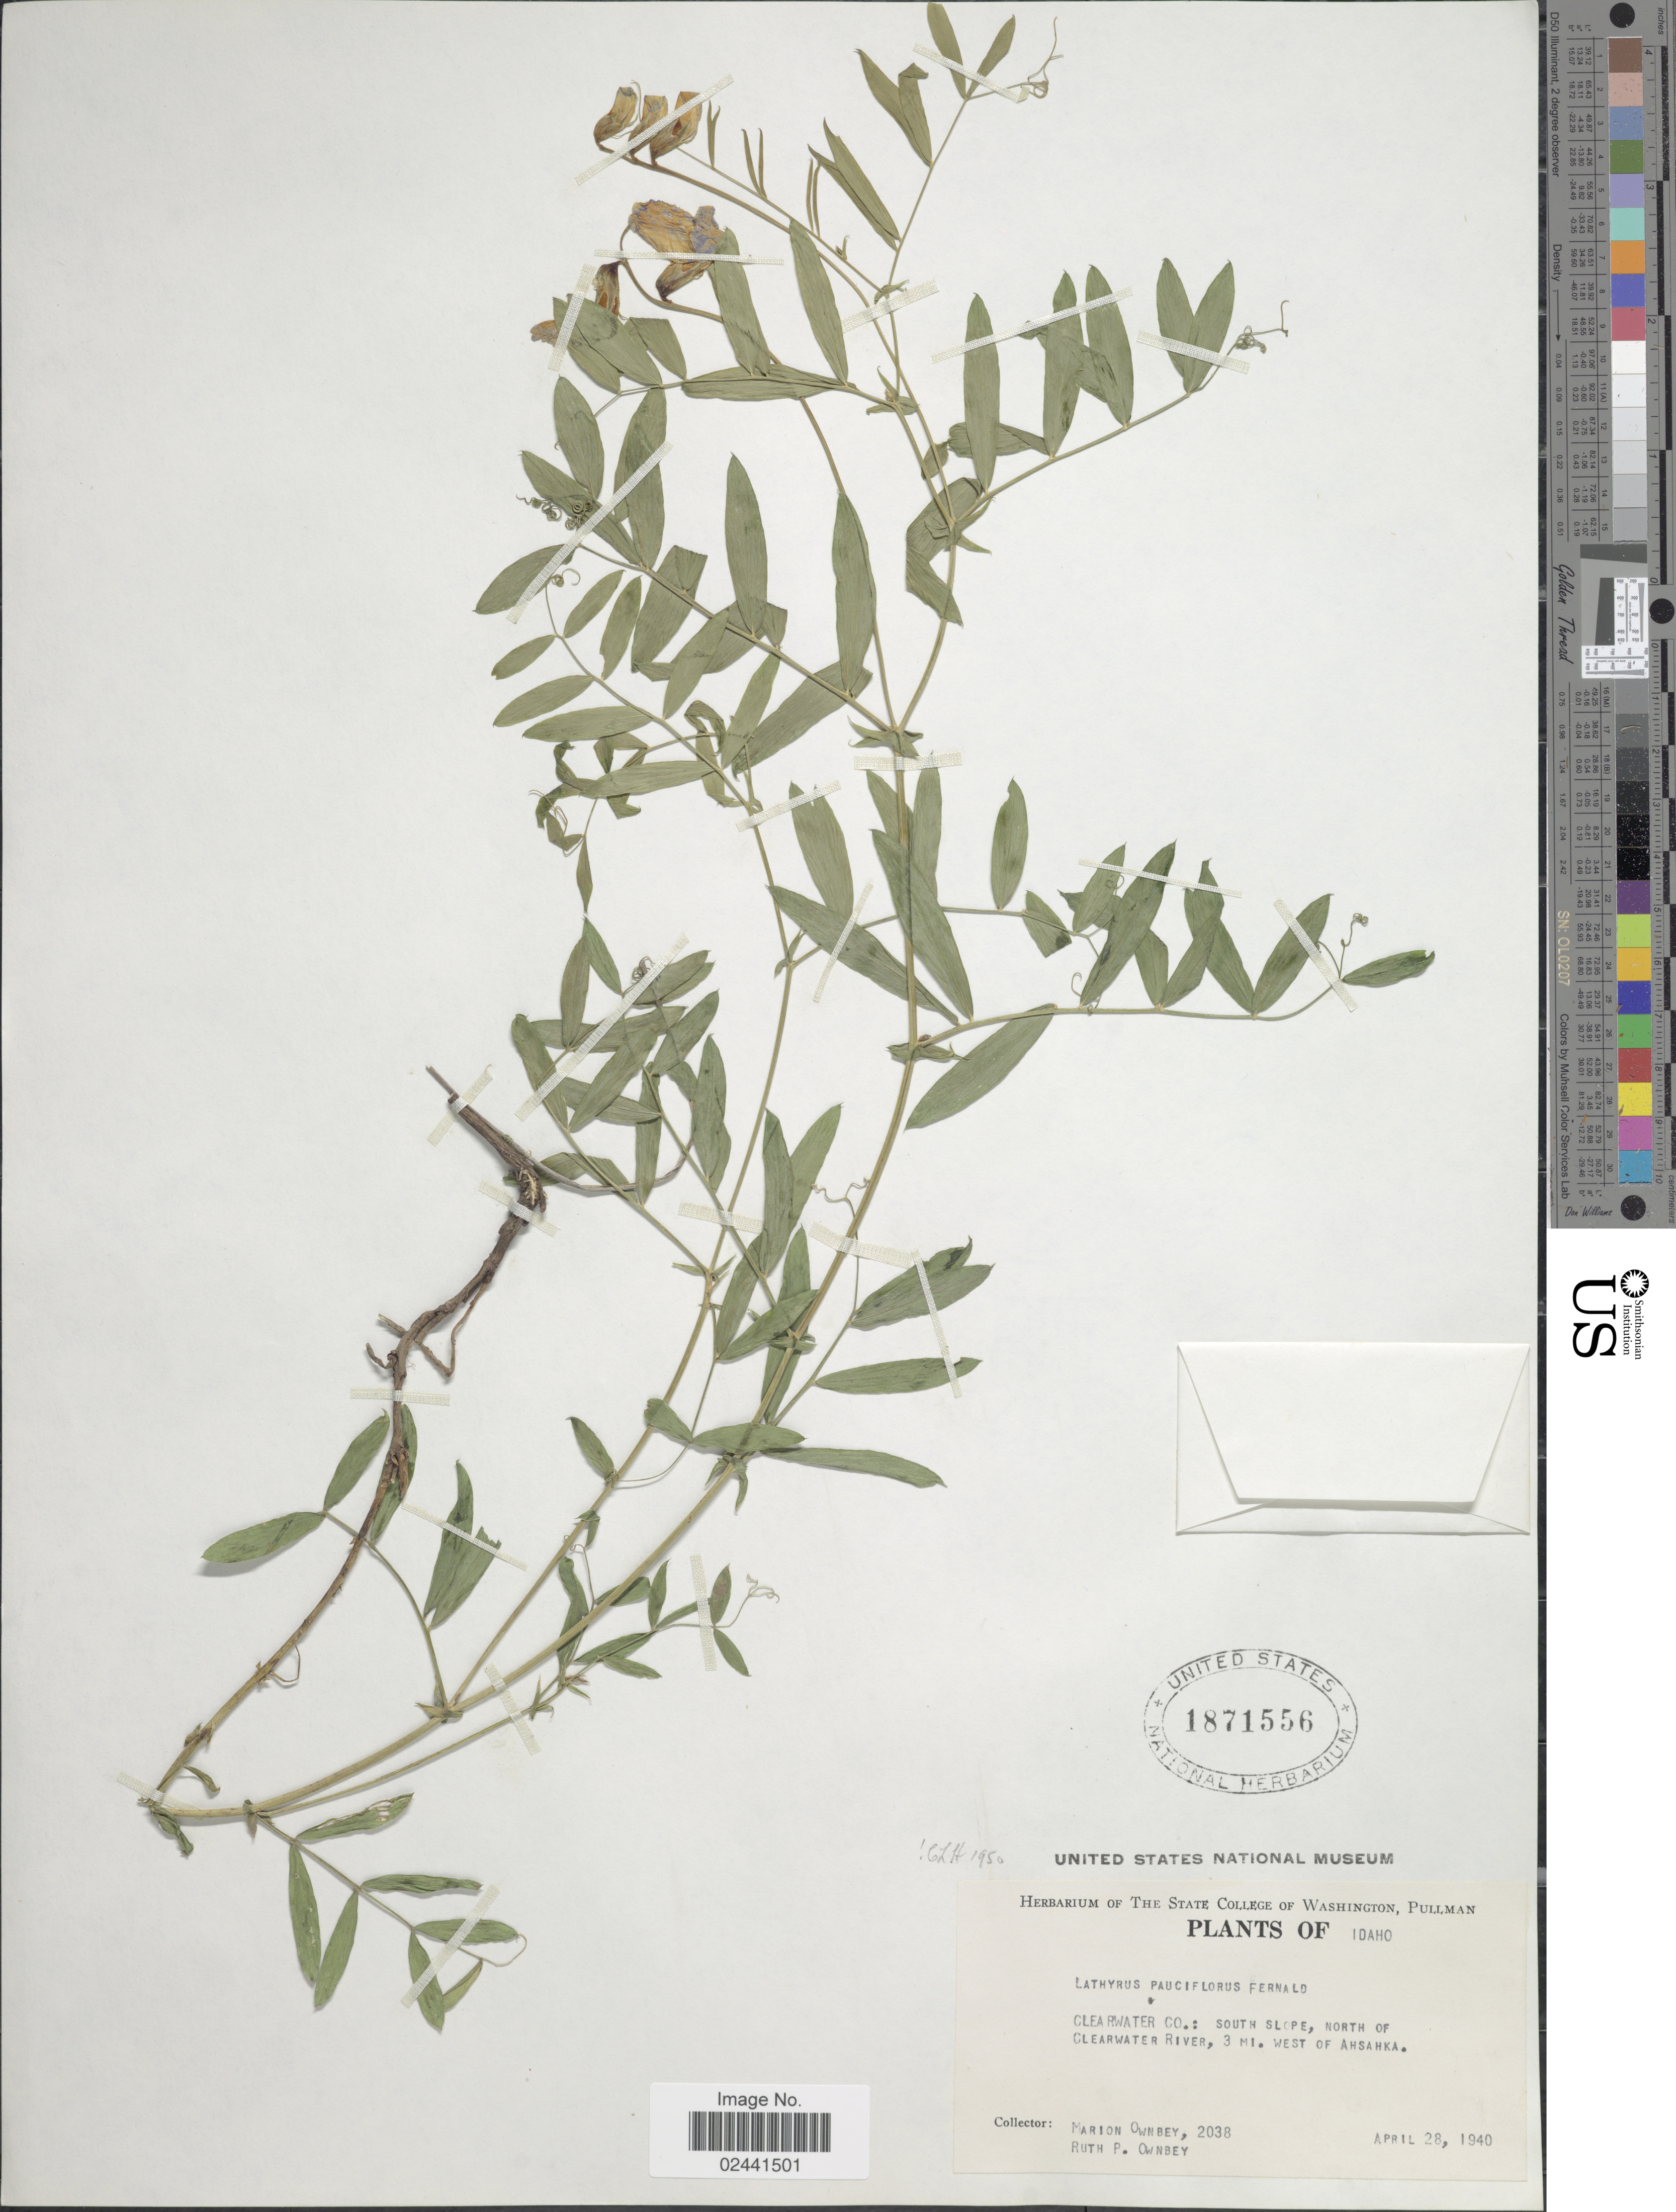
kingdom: Plantae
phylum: Tracheophyta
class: Magnoliopsida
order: Fabales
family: Fabaceae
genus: Lathyrus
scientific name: Lathyrus pauciflorus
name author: Fernald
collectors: M. Ownbey & R. Ownbey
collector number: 2038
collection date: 1940-04-28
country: United States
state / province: Idaho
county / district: Clearwater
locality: south slope, North of Clearwater River, 3 mi. West of Ahsahka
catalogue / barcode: US 1871556